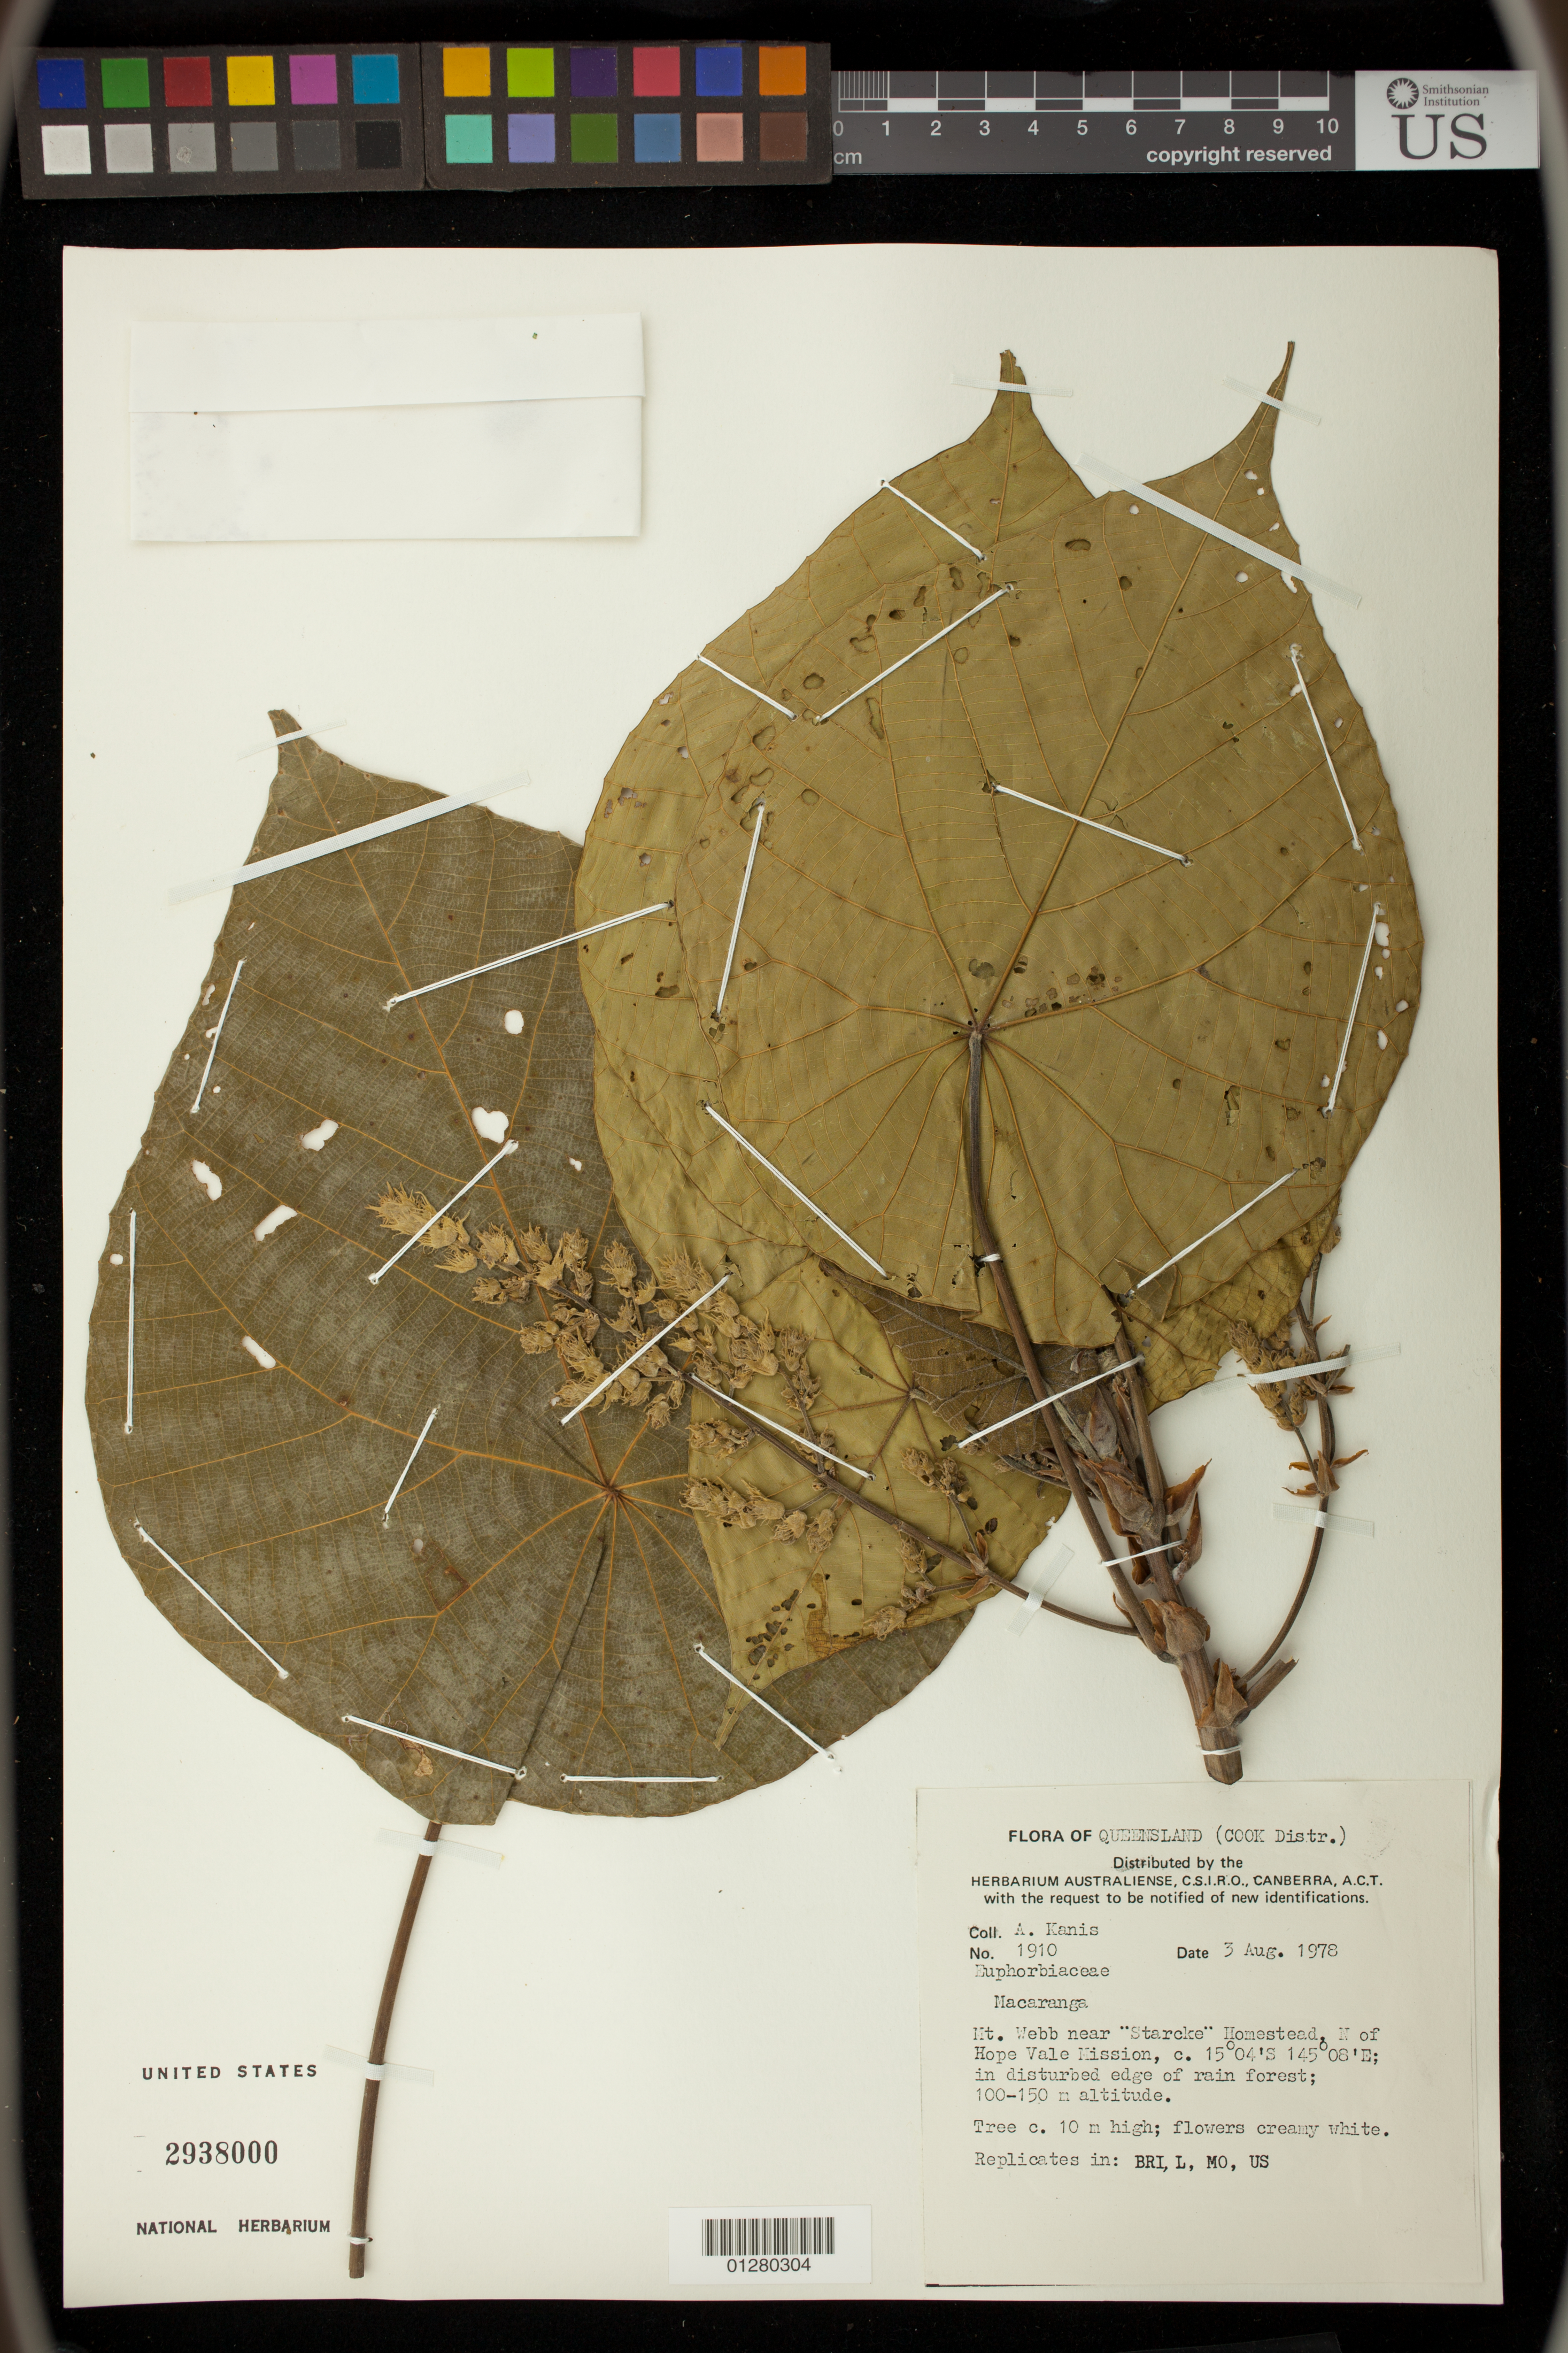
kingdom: Plantae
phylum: Tracheophyta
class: Magnoliopsida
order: Malpighiales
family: Euphorbiaceae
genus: Macaranga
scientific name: Macaranga sp.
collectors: A. Kanis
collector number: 1910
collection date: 1978-08-03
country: Australia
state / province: Queensland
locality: Cook Distr.,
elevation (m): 100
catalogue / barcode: US 2938000